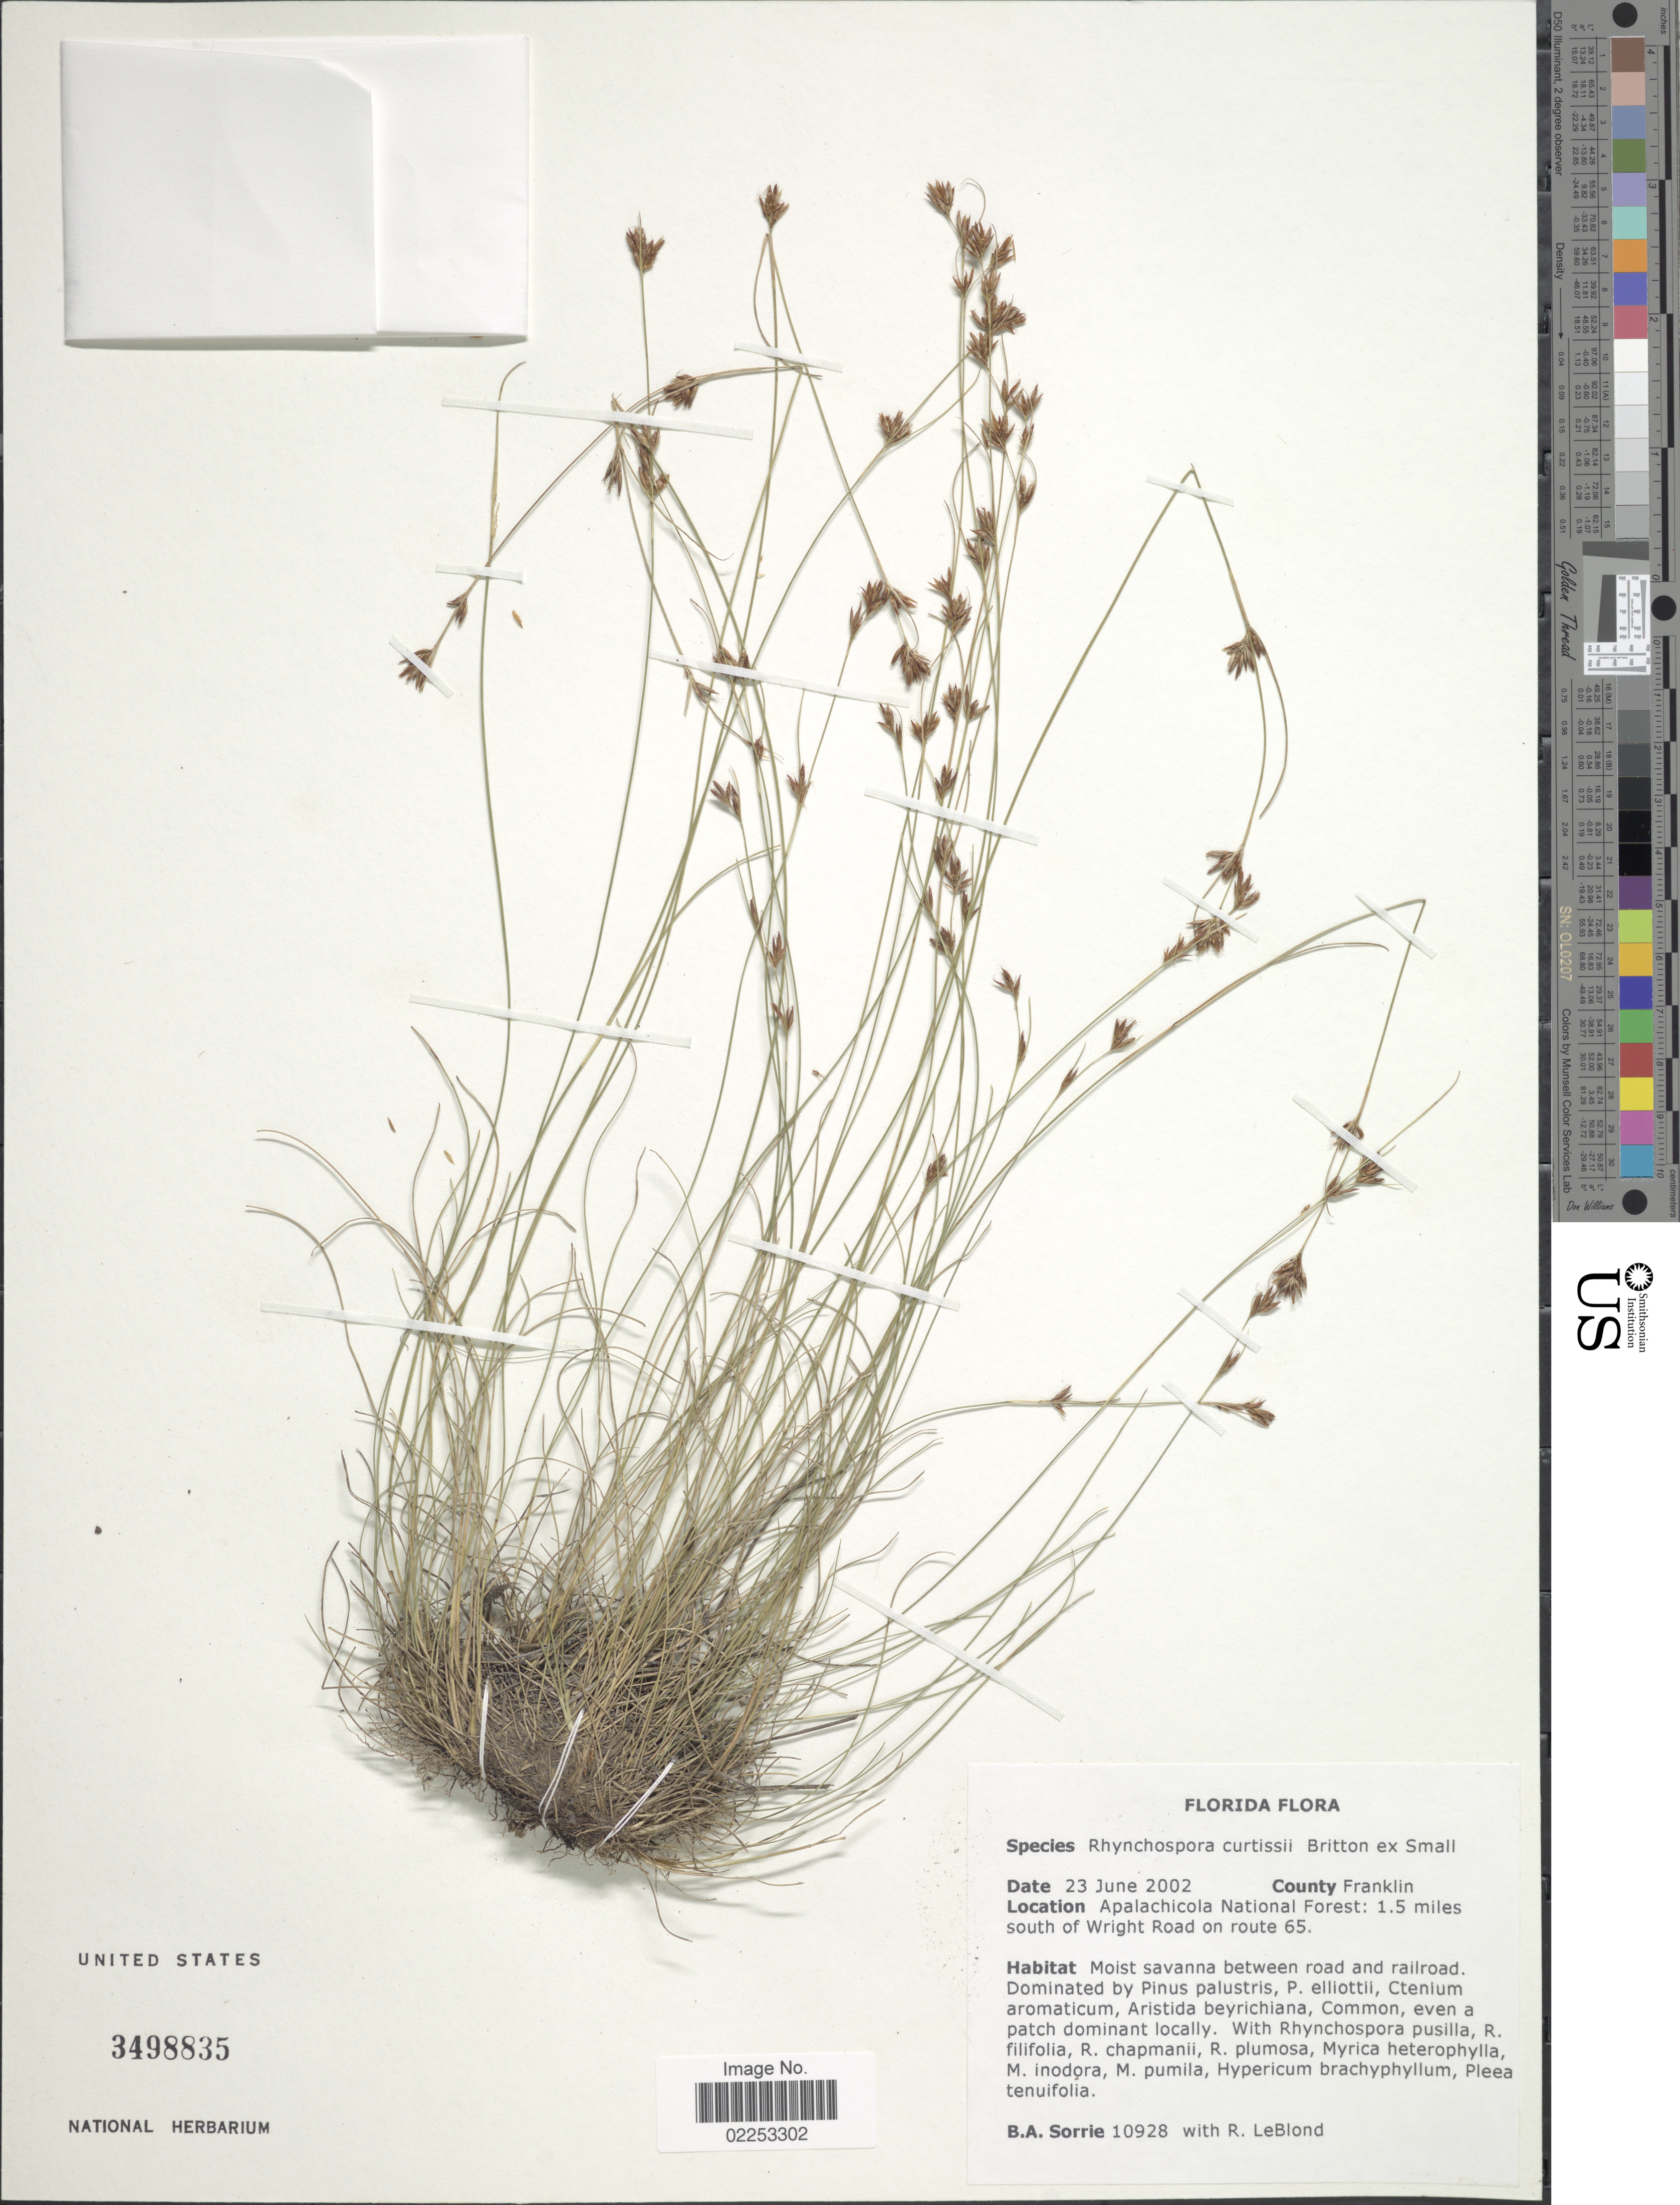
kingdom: Plantae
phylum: Tracheophyta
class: Liliopsida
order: Poales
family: Cyperaceae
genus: Rhynchospora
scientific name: Rhynchospora curtissii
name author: Britton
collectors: B. Sorrie & R. J. LeBlond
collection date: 2002-06-23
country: United States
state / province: Florida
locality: County: Franklin, Apalachicola National Forest: 1.5 miles south of Wright Road on route 65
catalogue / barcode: US 3498835